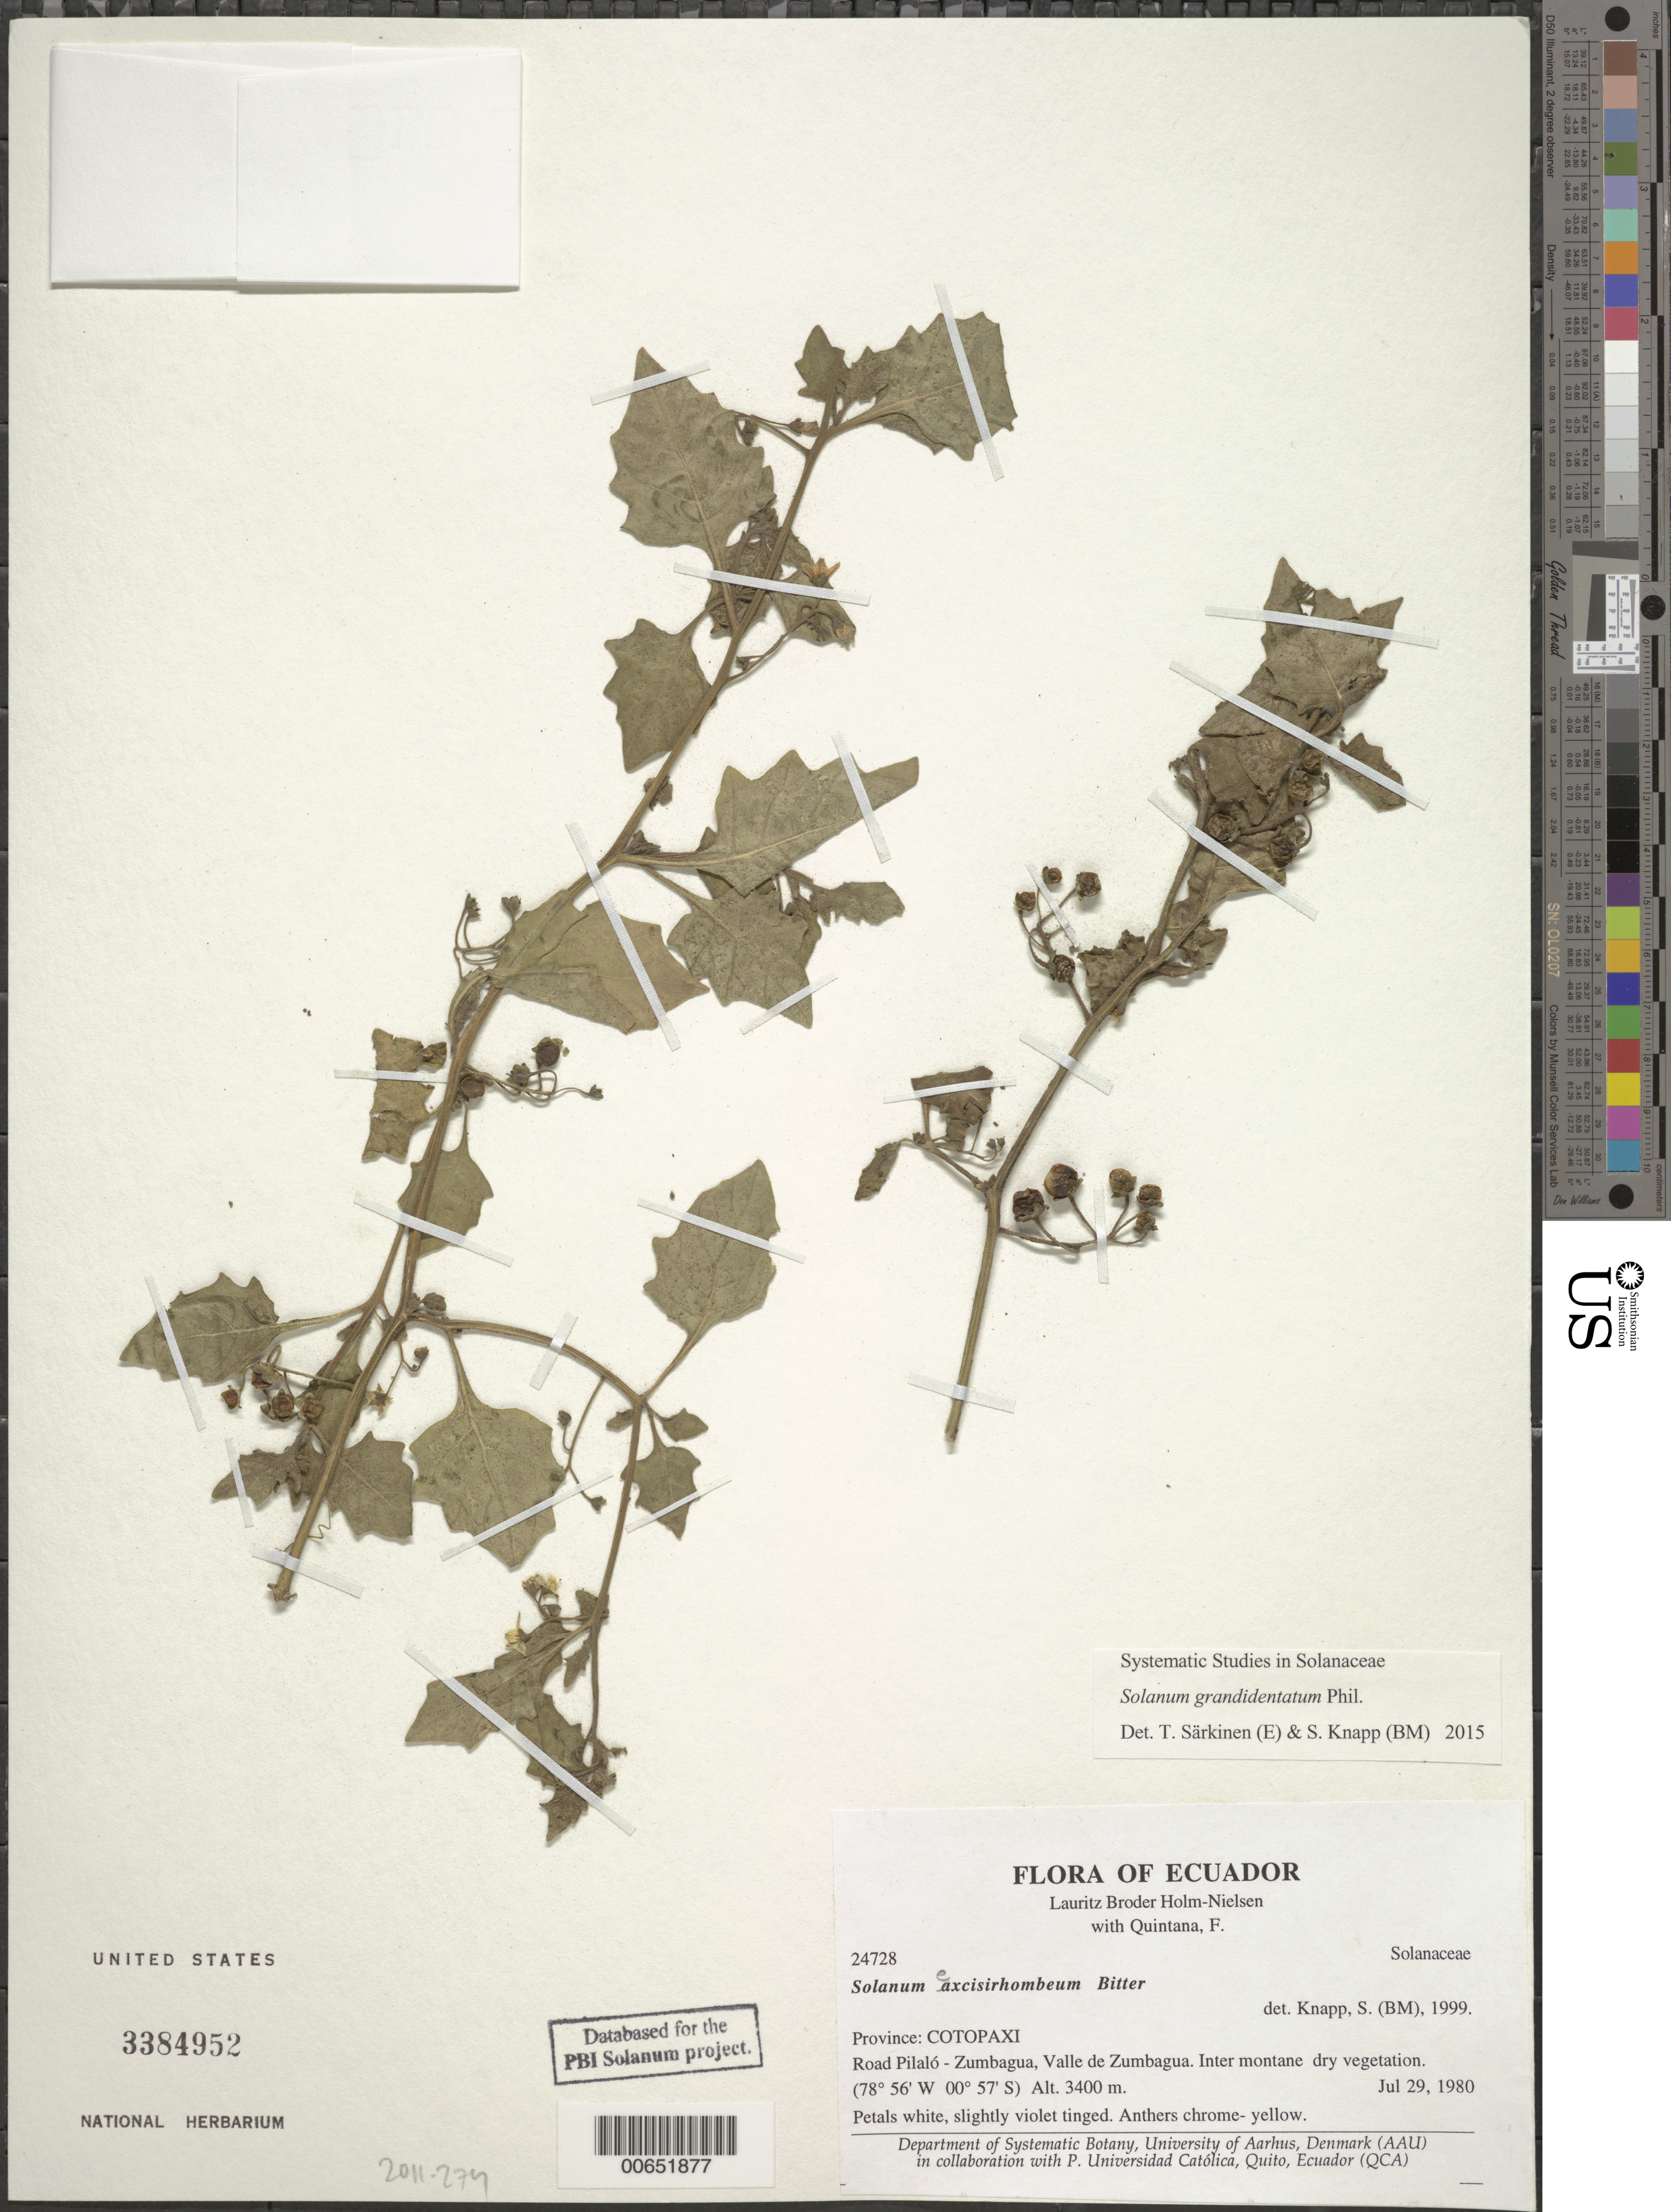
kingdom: Plantae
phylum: Tracheophyta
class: Magnoliopsida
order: Solanales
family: Solanaceae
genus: Solanum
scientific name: Solanum excisirhombeum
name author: Bitter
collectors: L. B. Holm-Nielsen & F. Quintana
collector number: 24728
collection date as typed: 29 Jul 1980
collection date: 1980-07-29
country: Ecuador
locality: Road Pilalo - zumbagual Valle de zumbagua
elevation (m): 3400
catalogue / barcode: US 3384952